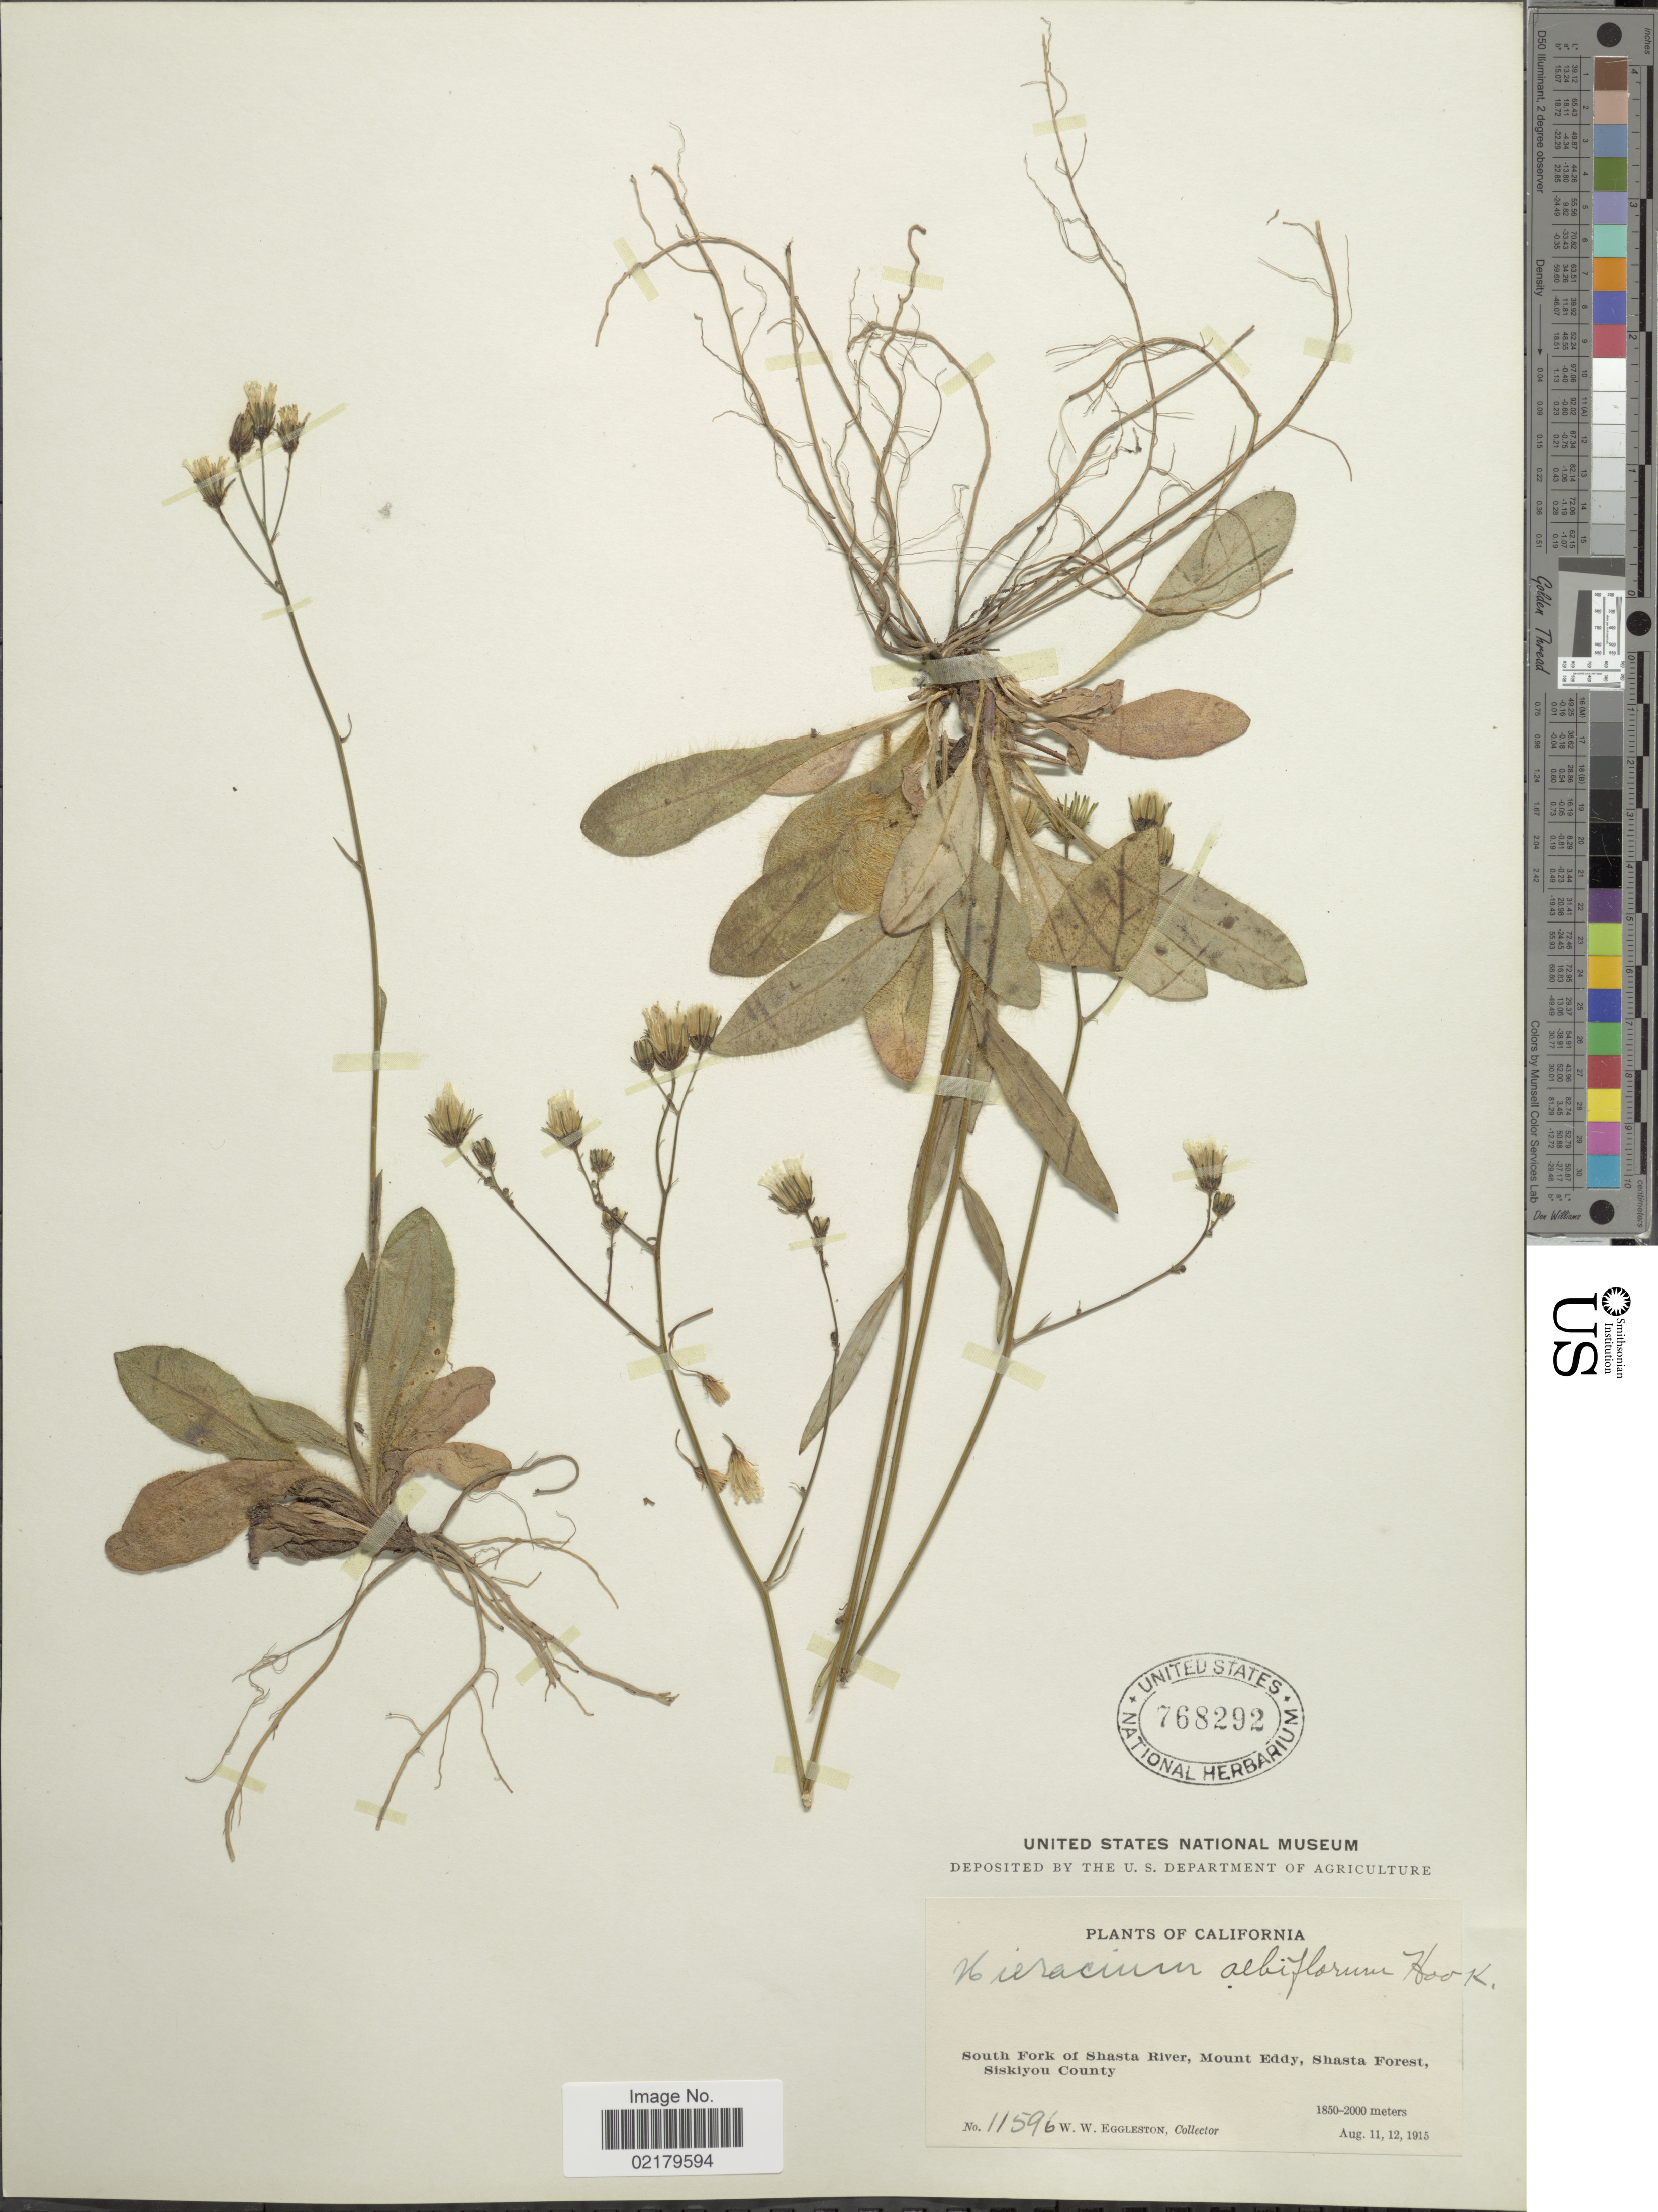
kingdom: Plantae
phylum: Tracheophyta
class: Magnoliopsida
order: Asterales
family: Asteraceae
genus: Hieracium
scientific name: Hieracium albiflorum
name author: Hook.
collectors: W. W. Eggleston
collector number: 11596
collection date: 1915-08-11/1915-08-12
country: United States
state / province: California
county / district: Siskiyou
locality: South Fork of Shasta River, Mount Eddy, Shasta Forest, Siskiyou County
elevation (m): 1850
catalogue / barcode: US 768292